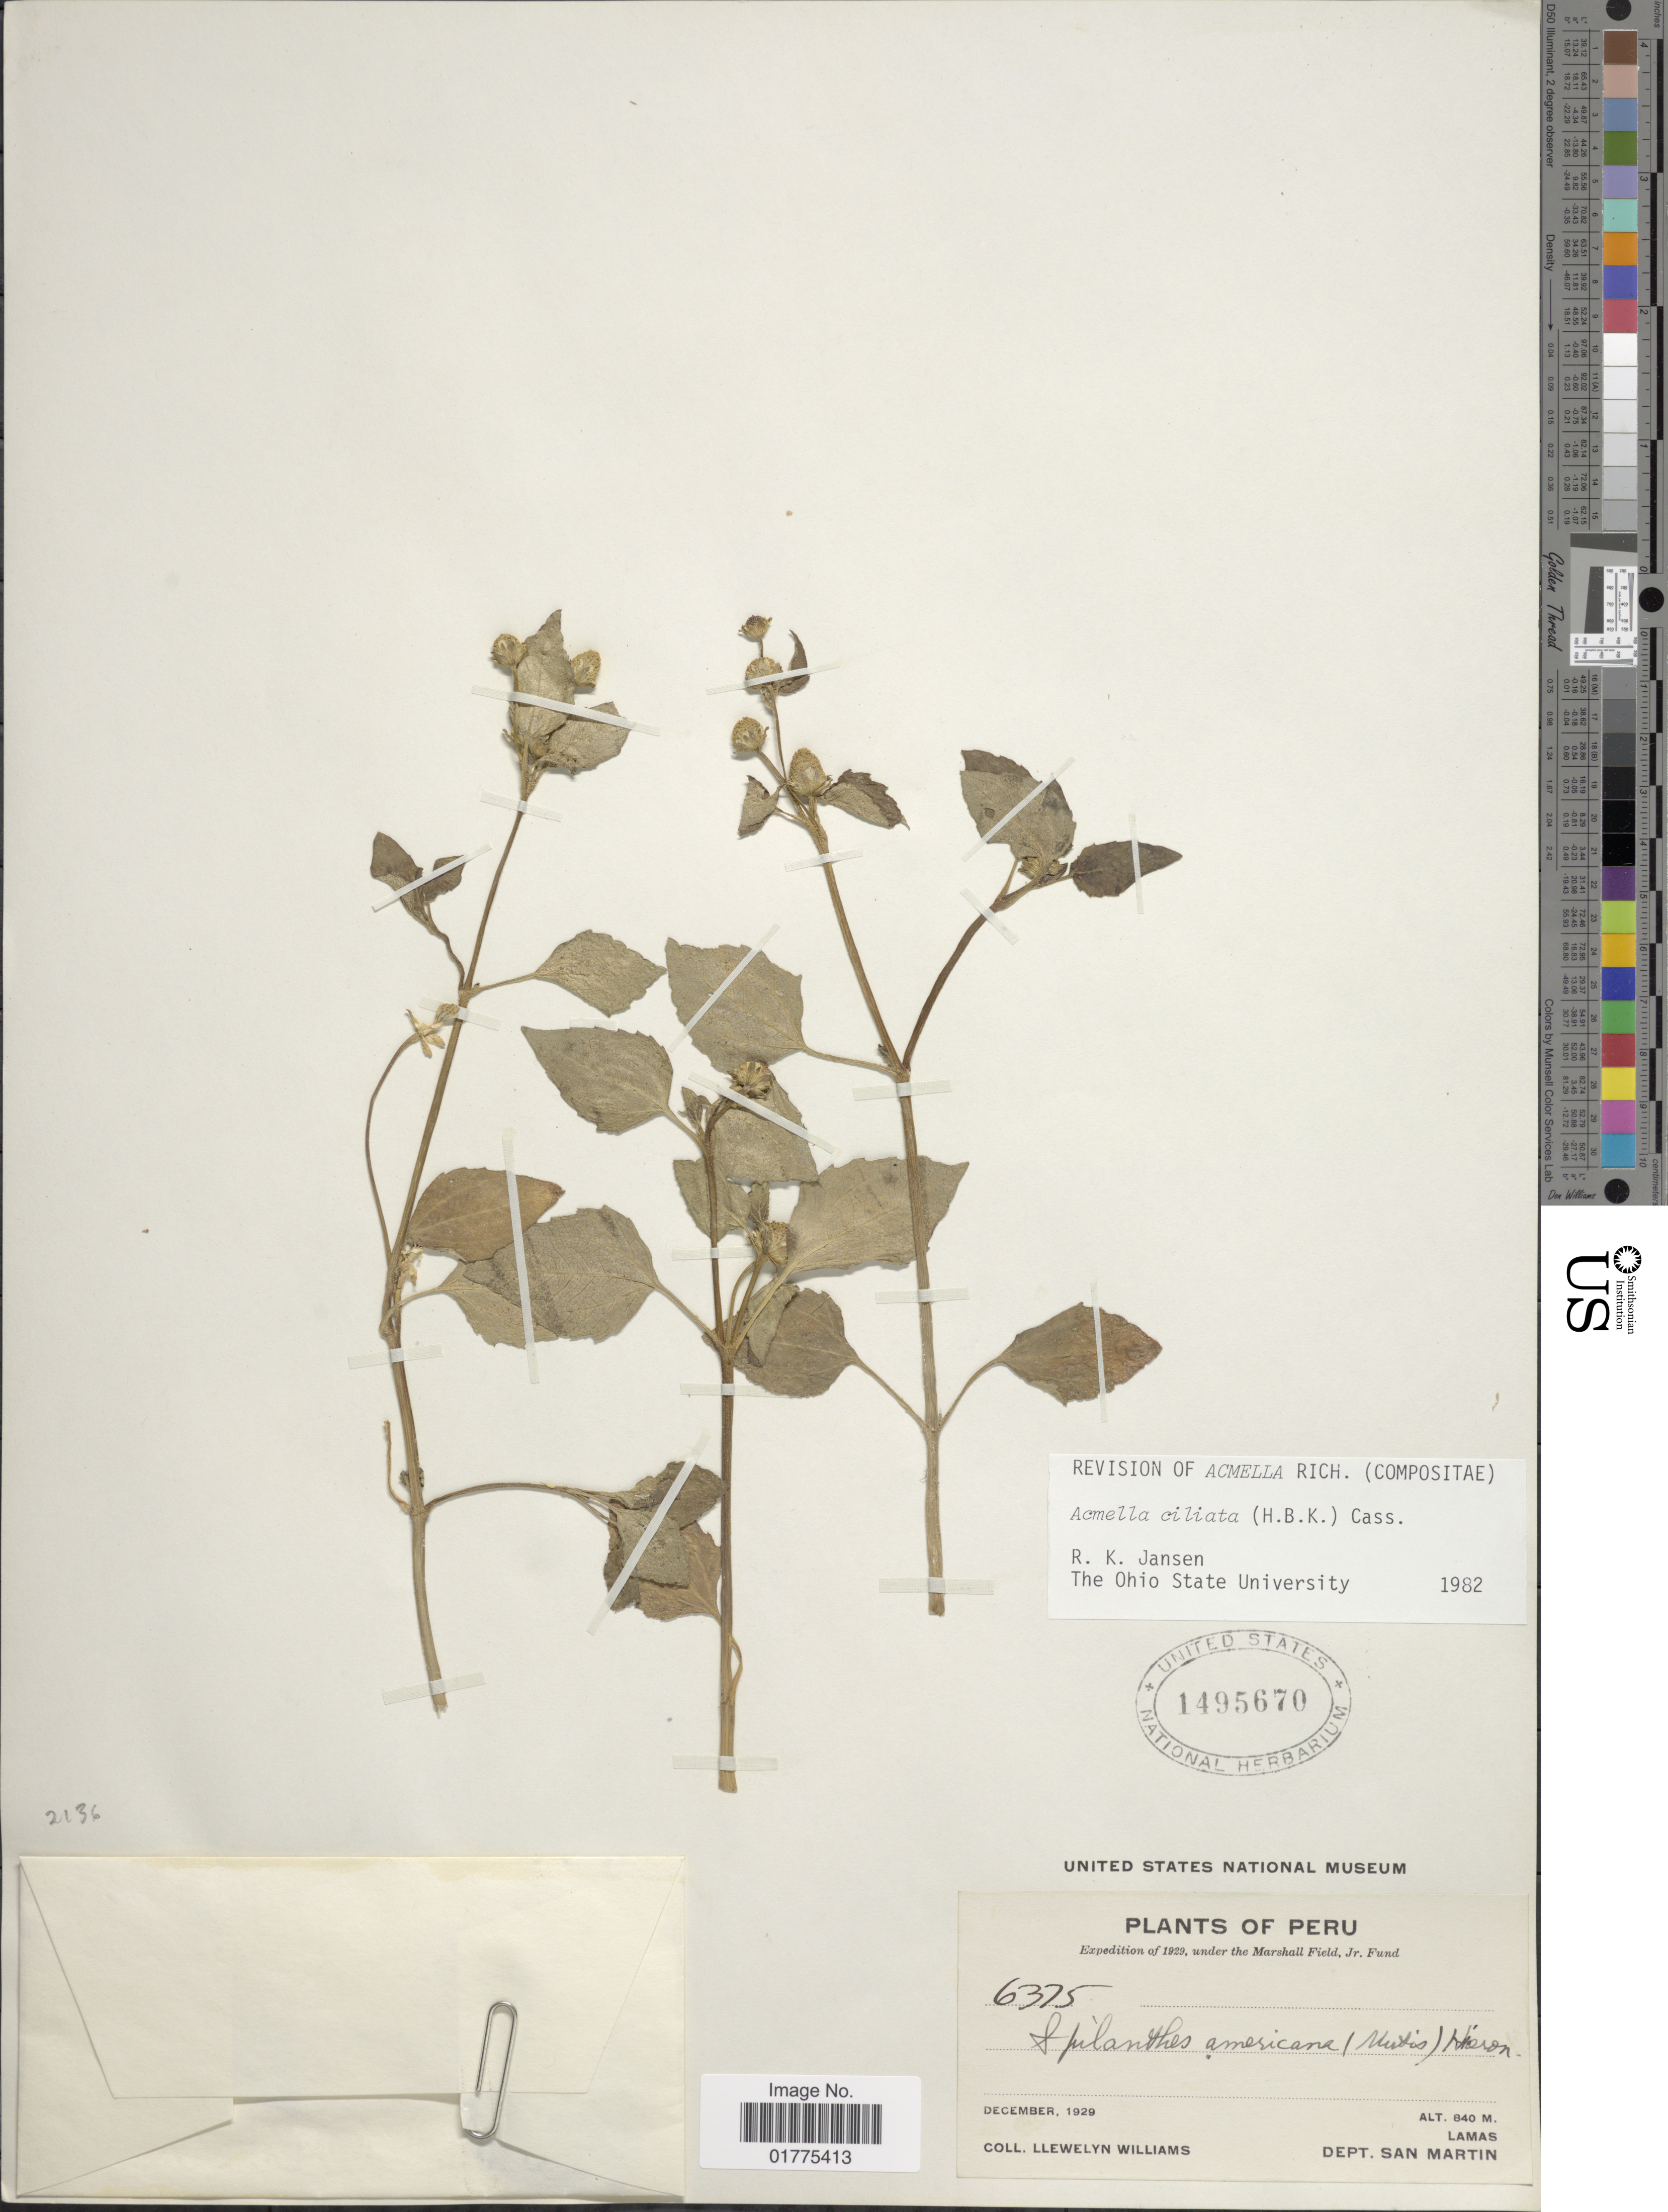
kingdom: Plantae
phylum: Tracheophyta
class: Magnoliopsida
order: Asterales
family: Asteraceae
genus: Acmella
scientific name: Acmella ciliata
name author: (Kunth) Cass.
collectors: Ll. Williams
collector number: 6375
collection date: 1929-12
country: Peru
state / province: San Martín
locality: Lamas, Dept. San Martin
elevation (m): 840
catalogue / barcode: US 1495670